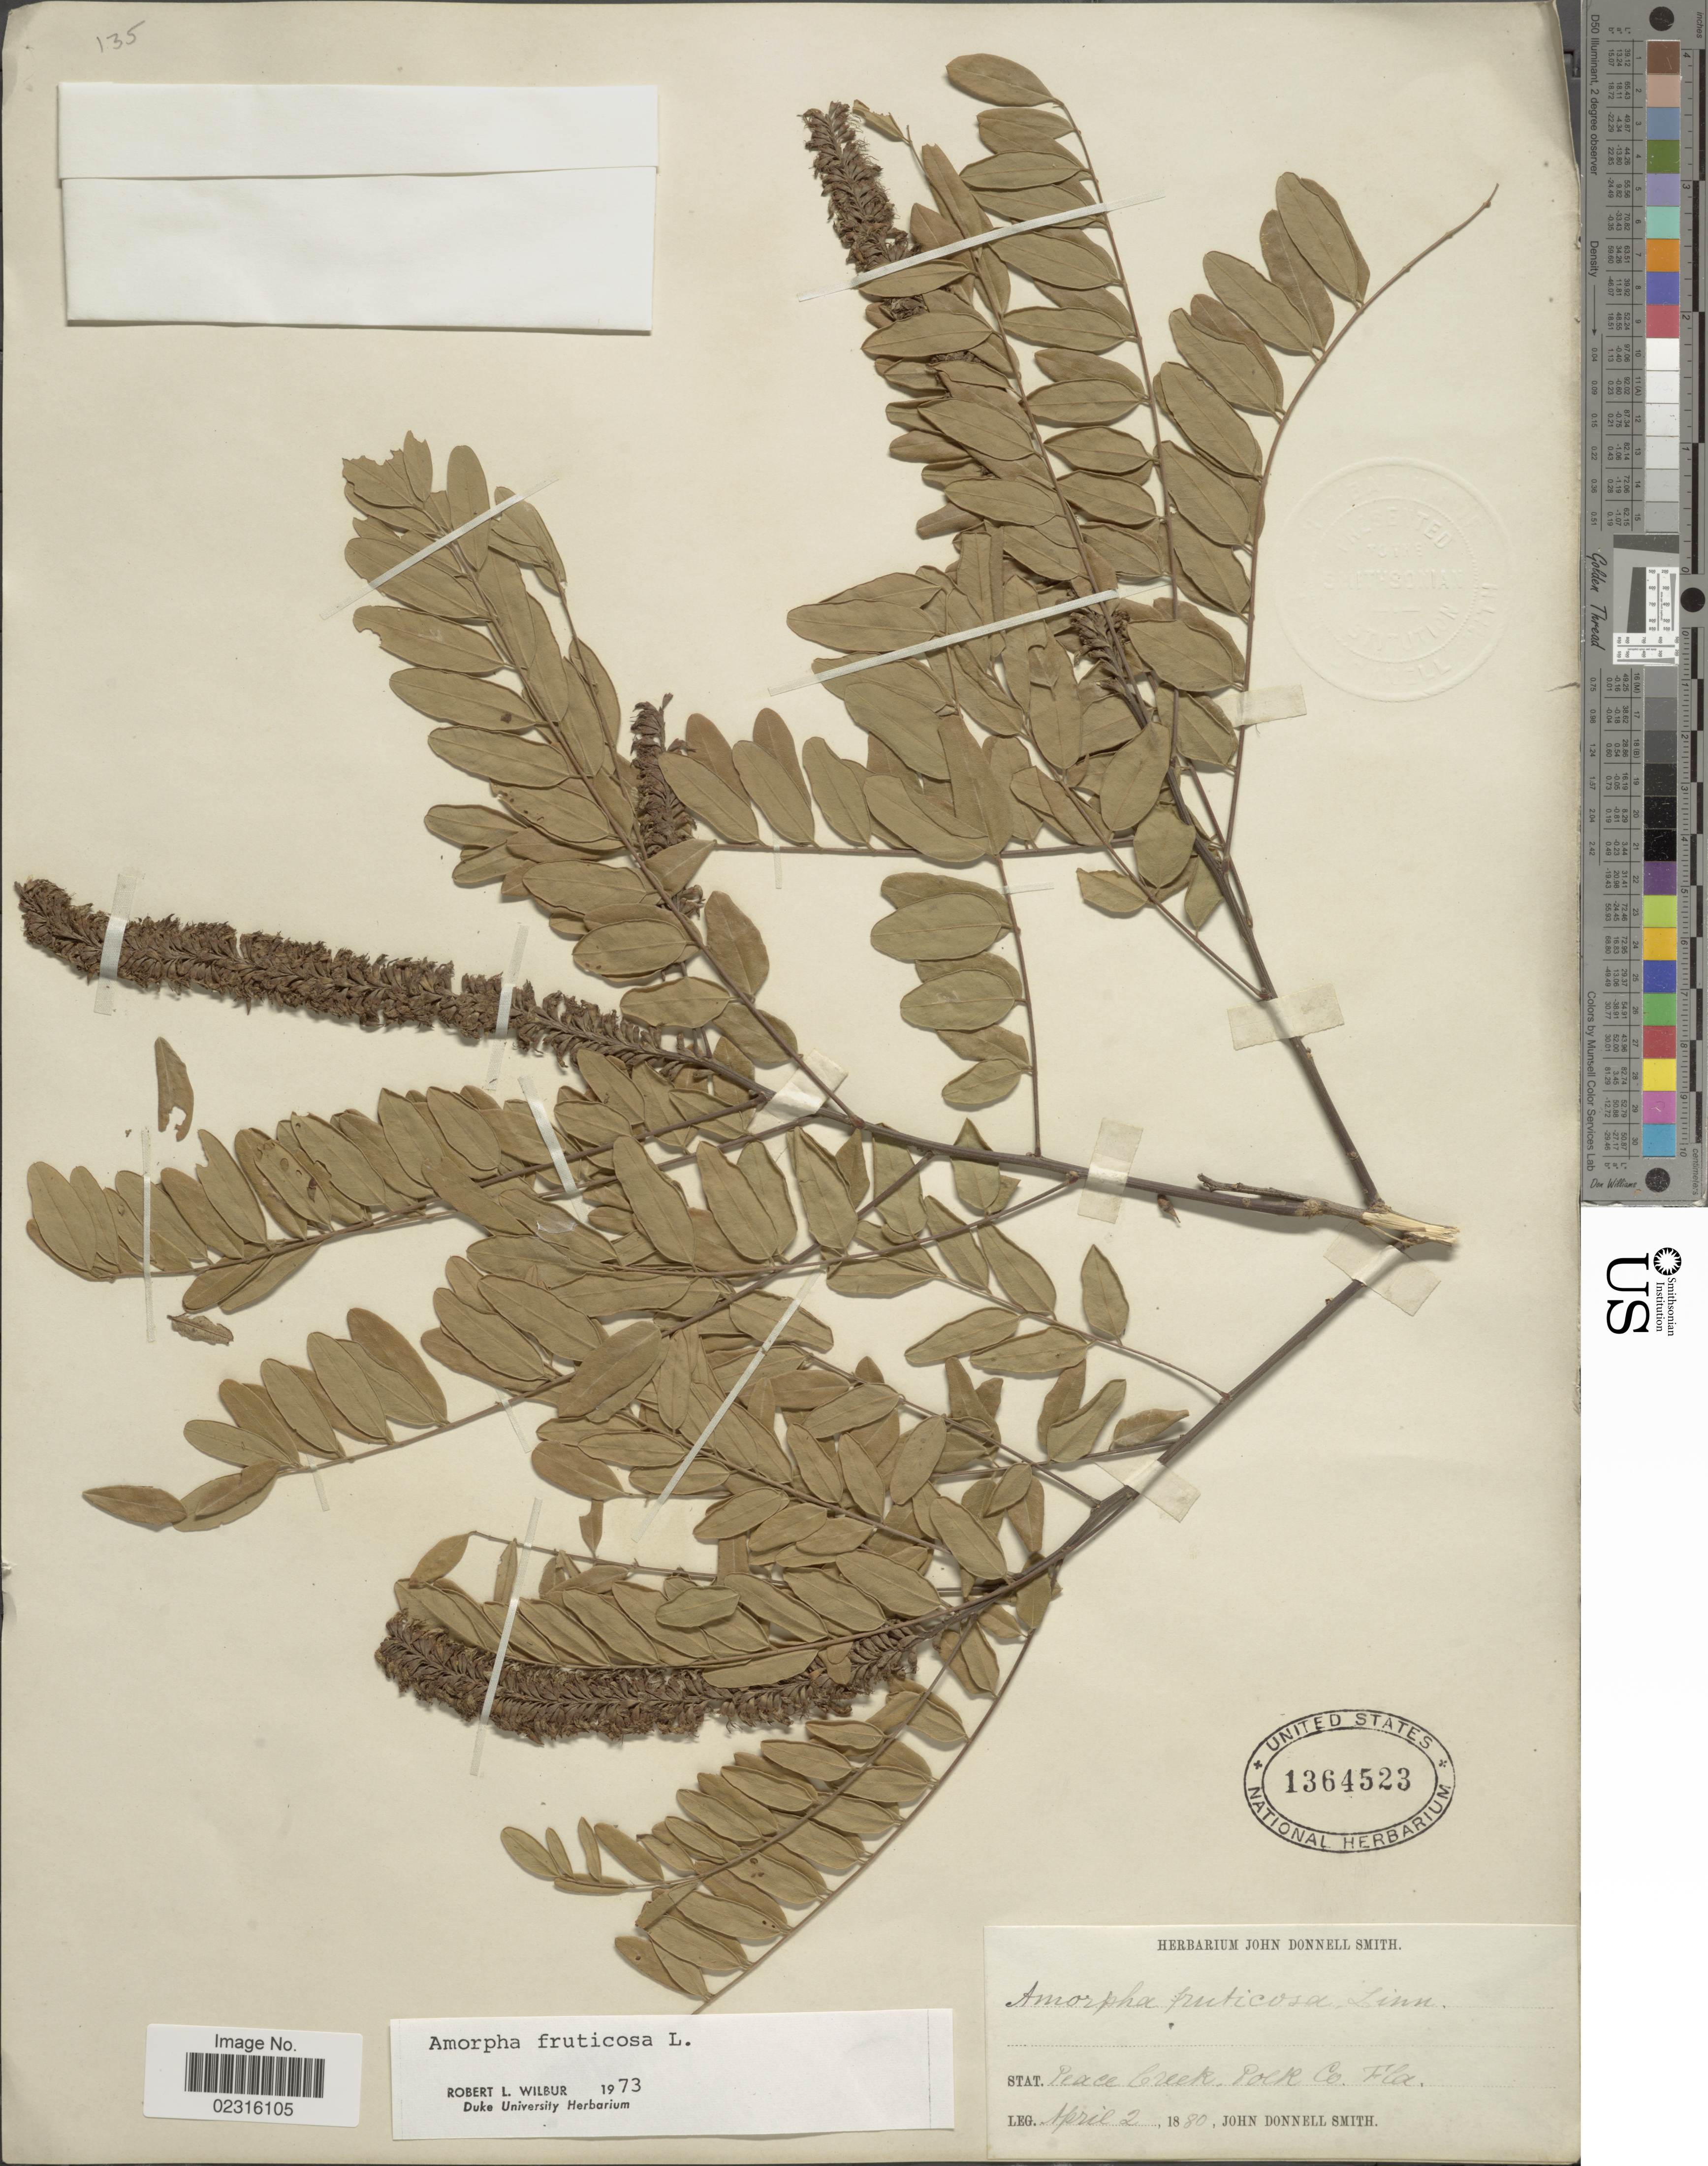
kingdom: Plantae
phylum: Tracheophyta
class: Magnoliopsida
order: Fabales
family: Fabaceae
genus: Amorpha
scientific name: Amorpha fruticosa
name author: L.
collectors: J. Donnell Smith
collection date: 1880-04-02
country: United States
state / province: Florida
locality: Peace Creek, Polk Co.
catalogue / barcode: US 1364523